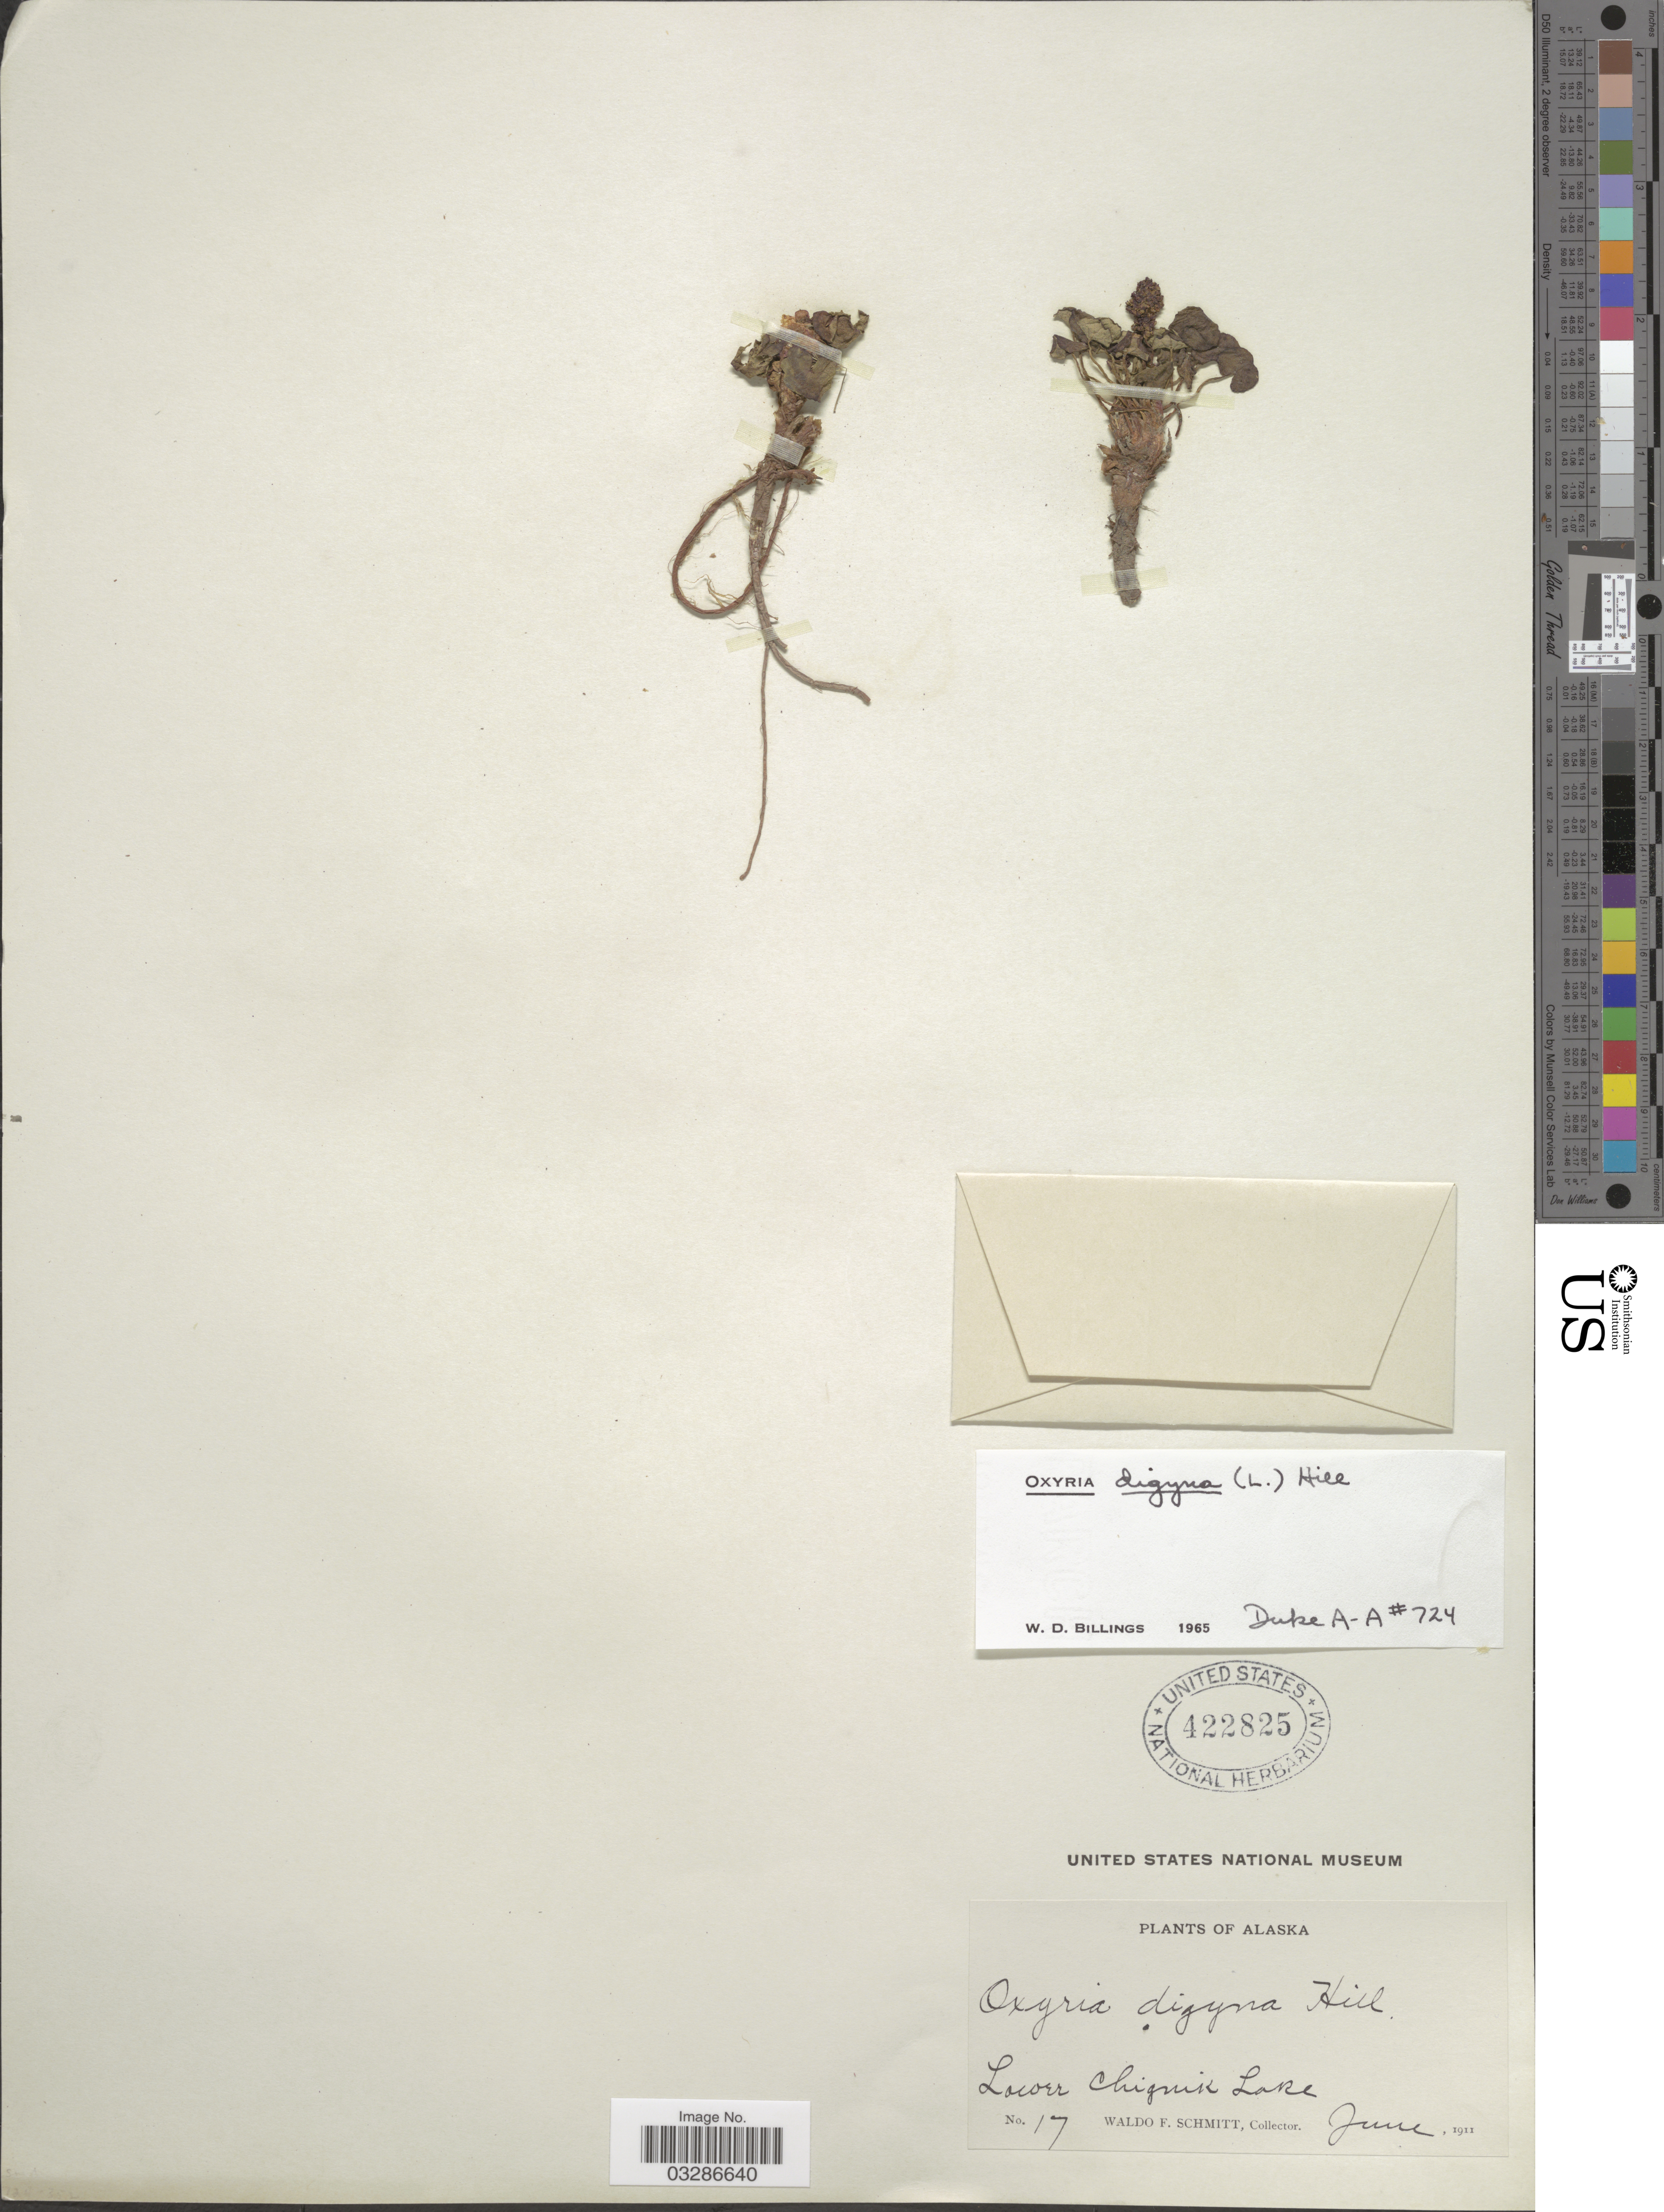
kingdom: Plantae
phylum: Tracheophyta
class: Magnoliopsida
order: Caryophyllales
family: Polygonaceae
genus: Oxyria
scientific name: Oxyria digyna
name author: (L.) Hill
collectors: W. F. Schmitt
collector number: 17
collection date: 1911-06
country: United States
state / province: Alaska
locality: Lower Chignik Lake.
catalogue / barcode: US 422825